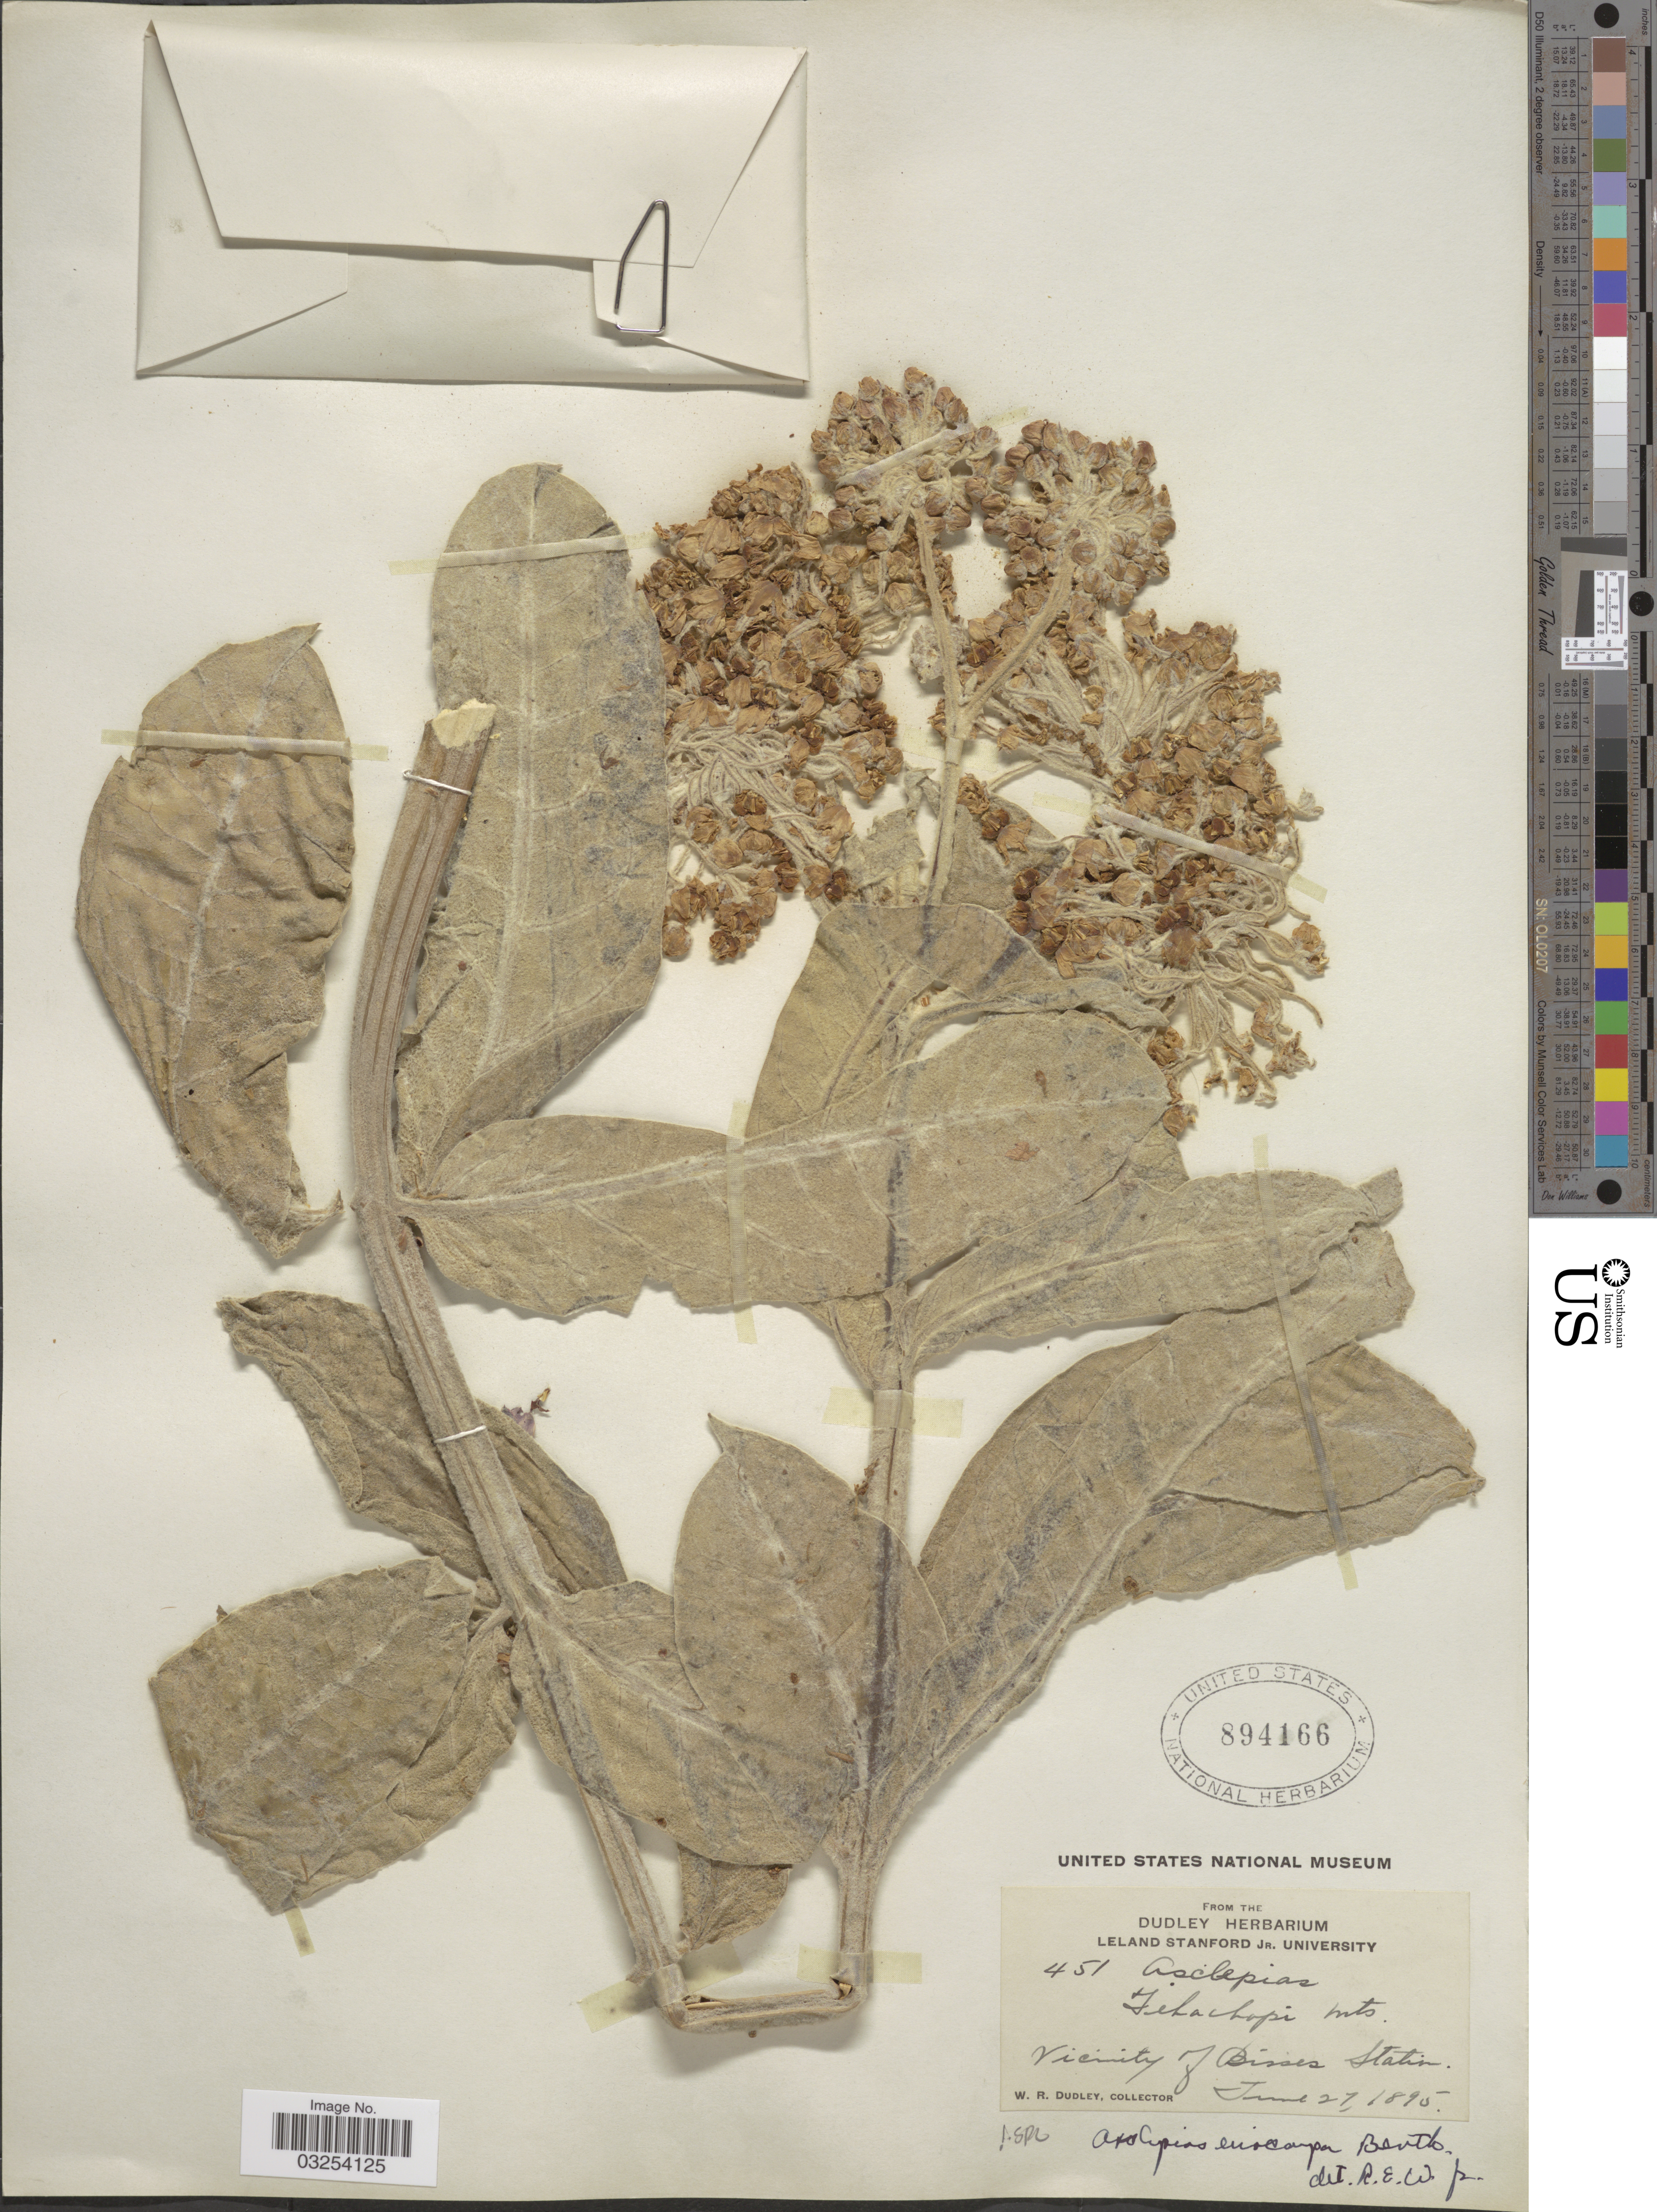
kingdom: Plantae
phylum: Tracheophyta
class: Magnoliopsida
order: Gentianales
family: Apocynaceae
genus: Asclepias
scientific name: Asclepias eriocarpa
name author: Benth.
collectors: W. Dudley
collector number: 451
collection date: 1895-06-27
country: United States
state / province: California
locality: Tehachapi mts. Vicinity of Bisses Station.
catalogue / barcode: US 894166